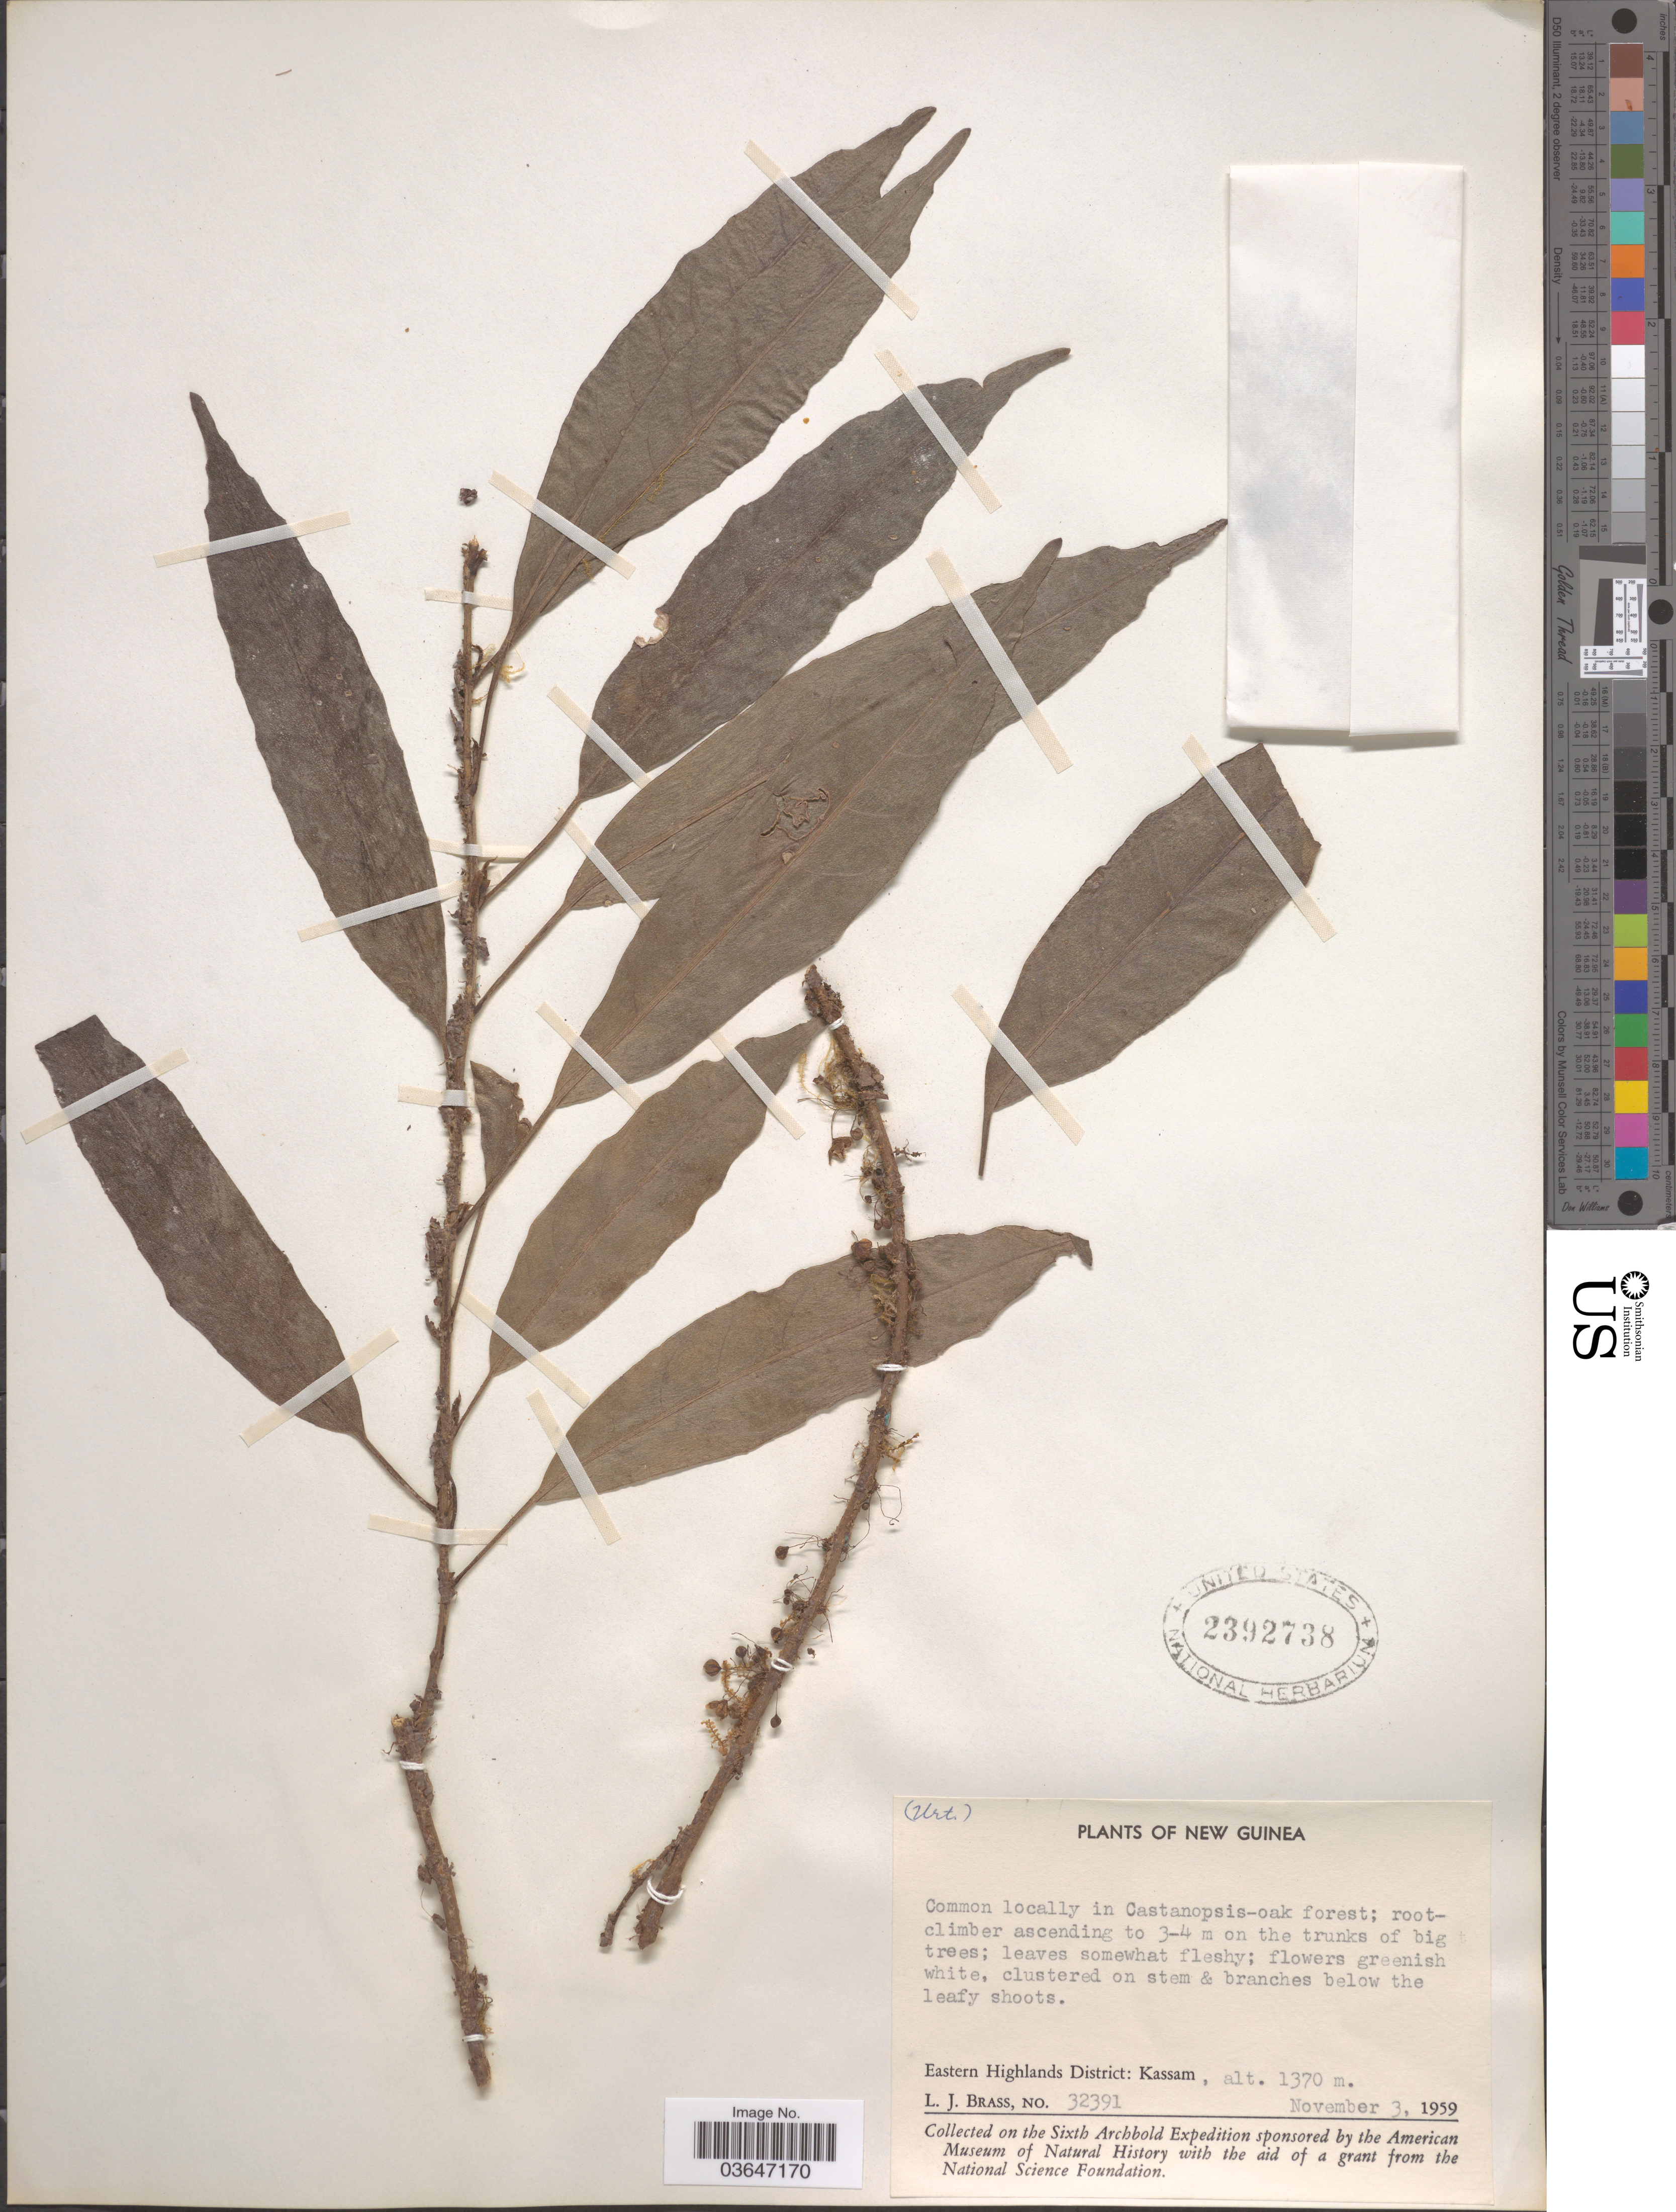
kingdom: Plantae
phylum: Tracheophyta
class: Magnoliopsida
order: Proteales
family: Proteaceae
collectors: L. J. Brass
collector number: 32391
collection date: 1959-11-03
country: Papua New Guinea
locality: New Guinea. Eastern Highlands District: Kassam.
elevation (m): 1370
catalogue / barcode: US 2392738